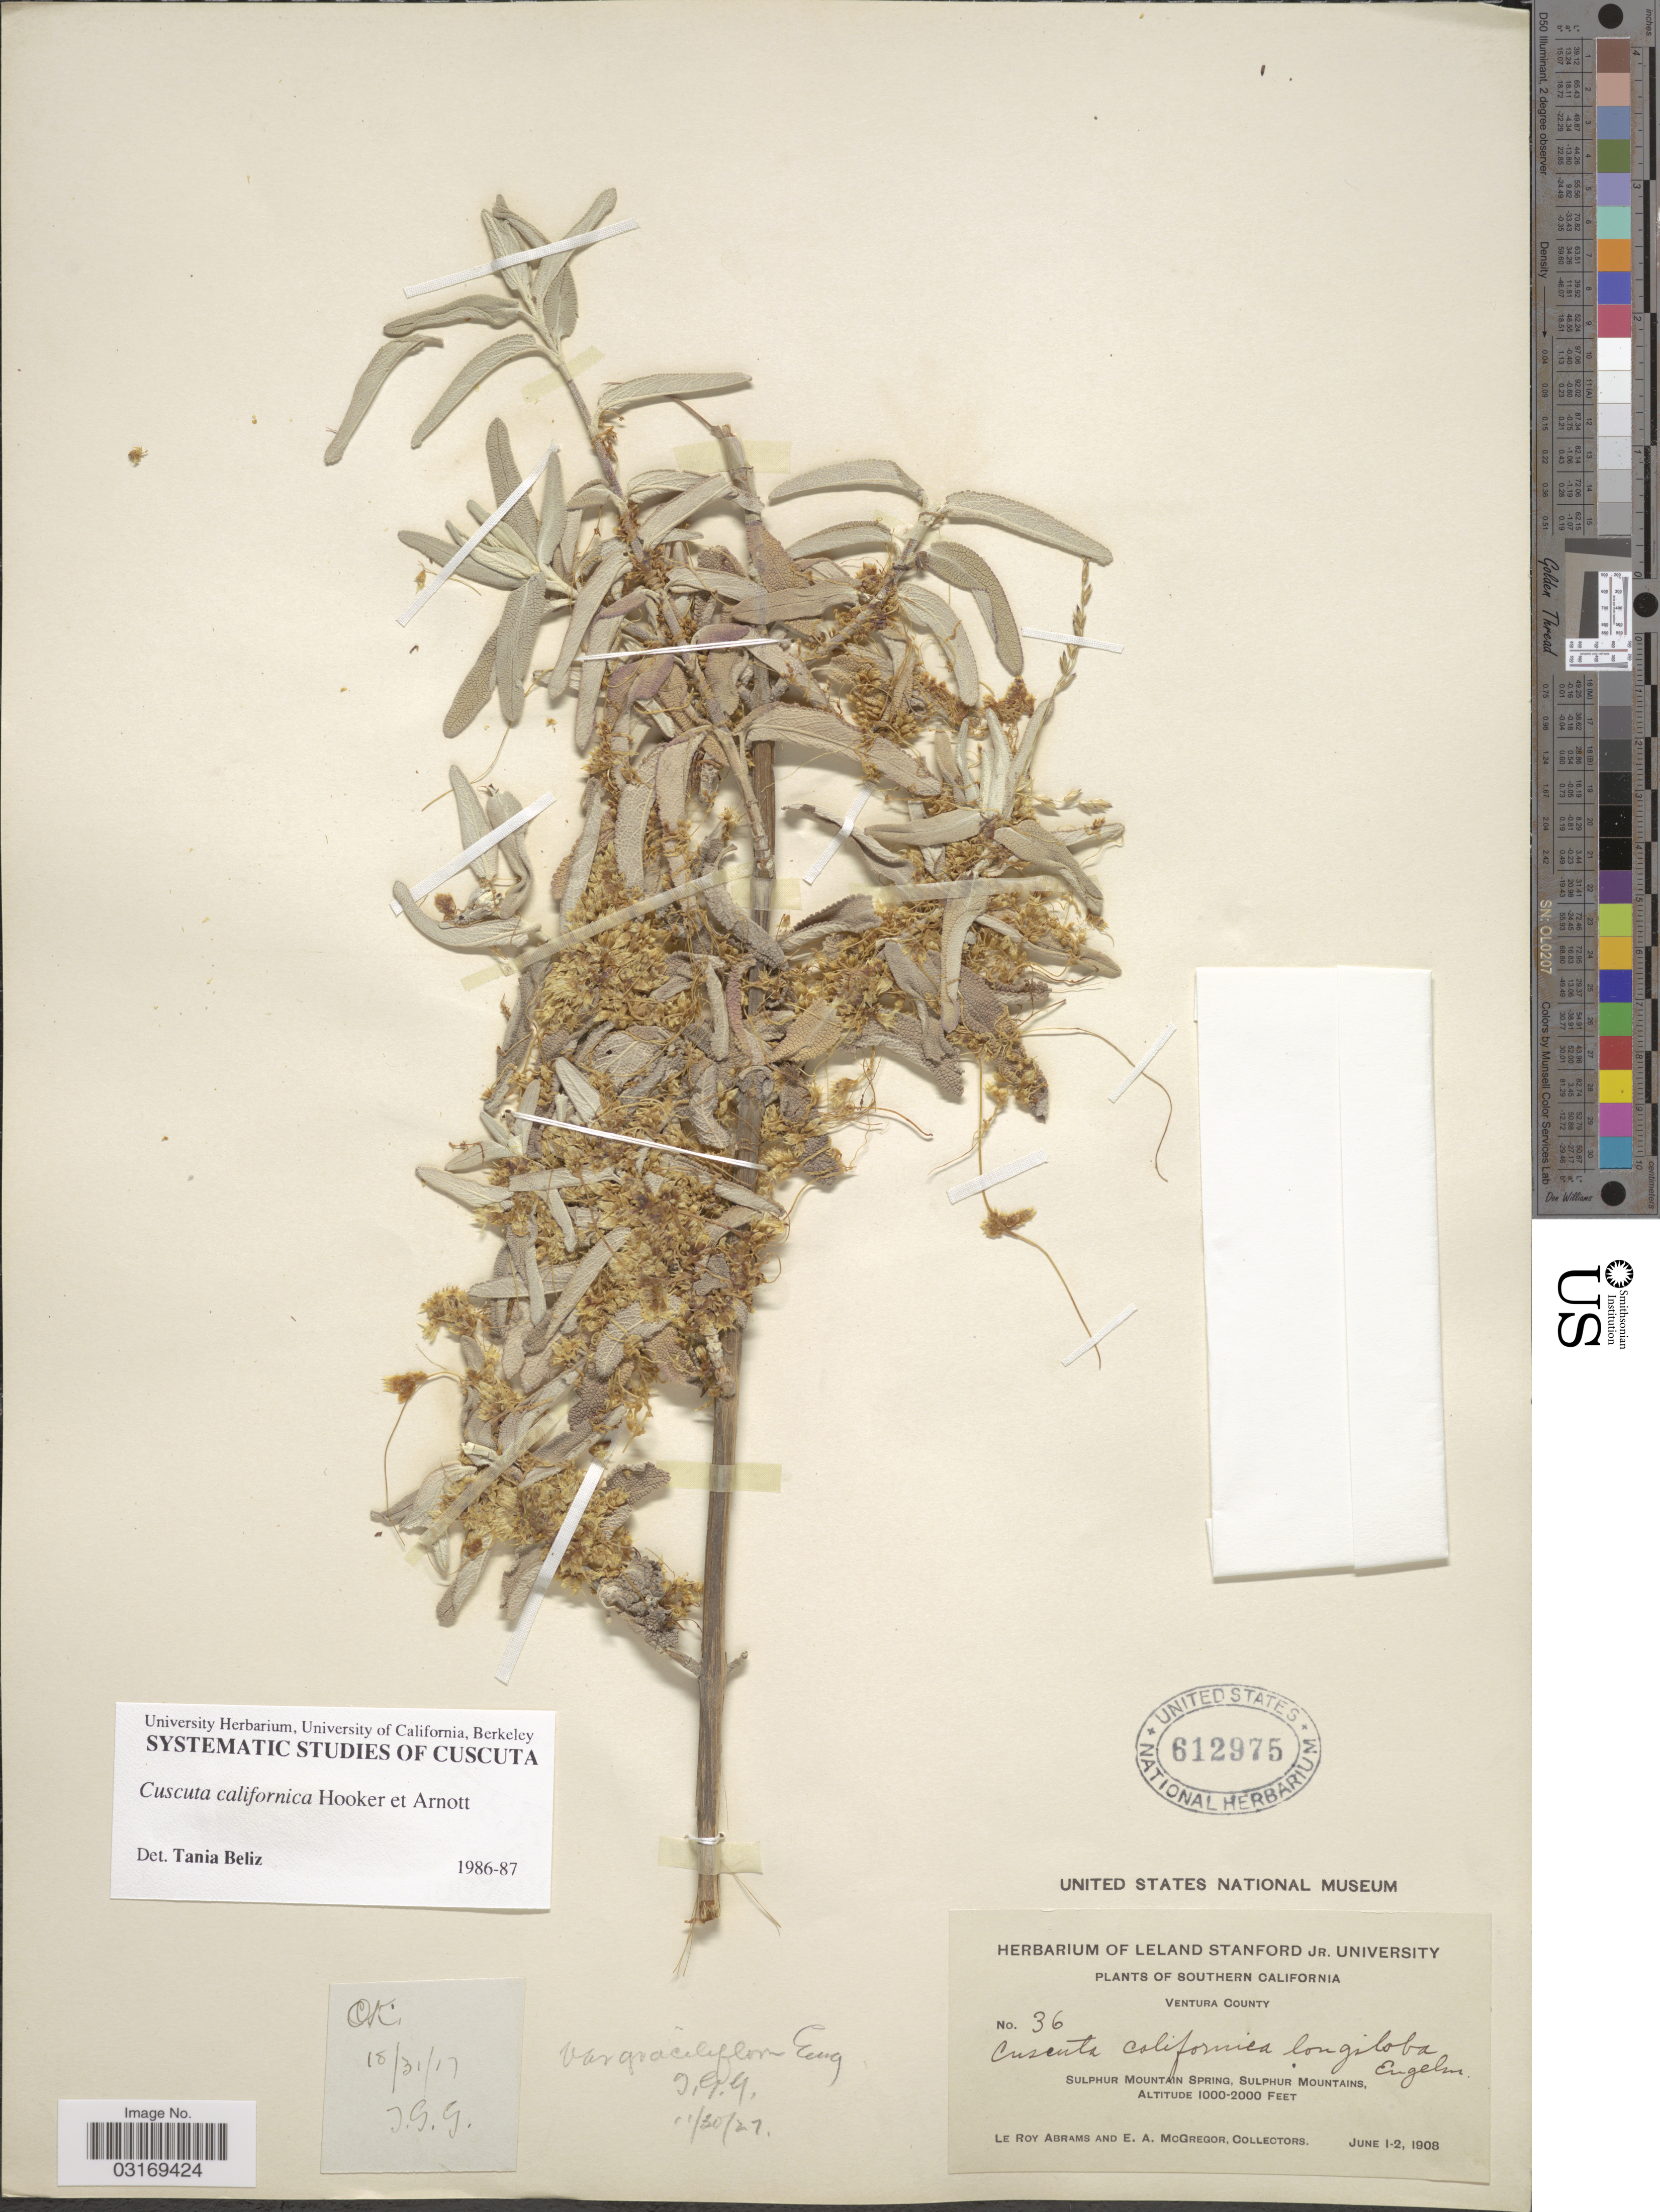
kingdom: Plantae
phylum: Tracheophyta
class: Magnoliopsida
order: Solanales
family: Convolvulaceae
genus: Cuscuta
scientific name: Cuscuta californica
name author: Hook. & Arn.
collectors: L. Abrams & E. A. McGregor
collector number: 36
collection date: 1908-06-01/1908-06-02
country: United States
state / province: California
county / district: Ventura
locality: Southern California. Ventura County. Sulphur Mountain Spring, Sulphur Mountains.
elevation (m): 305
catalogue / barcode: US 612975